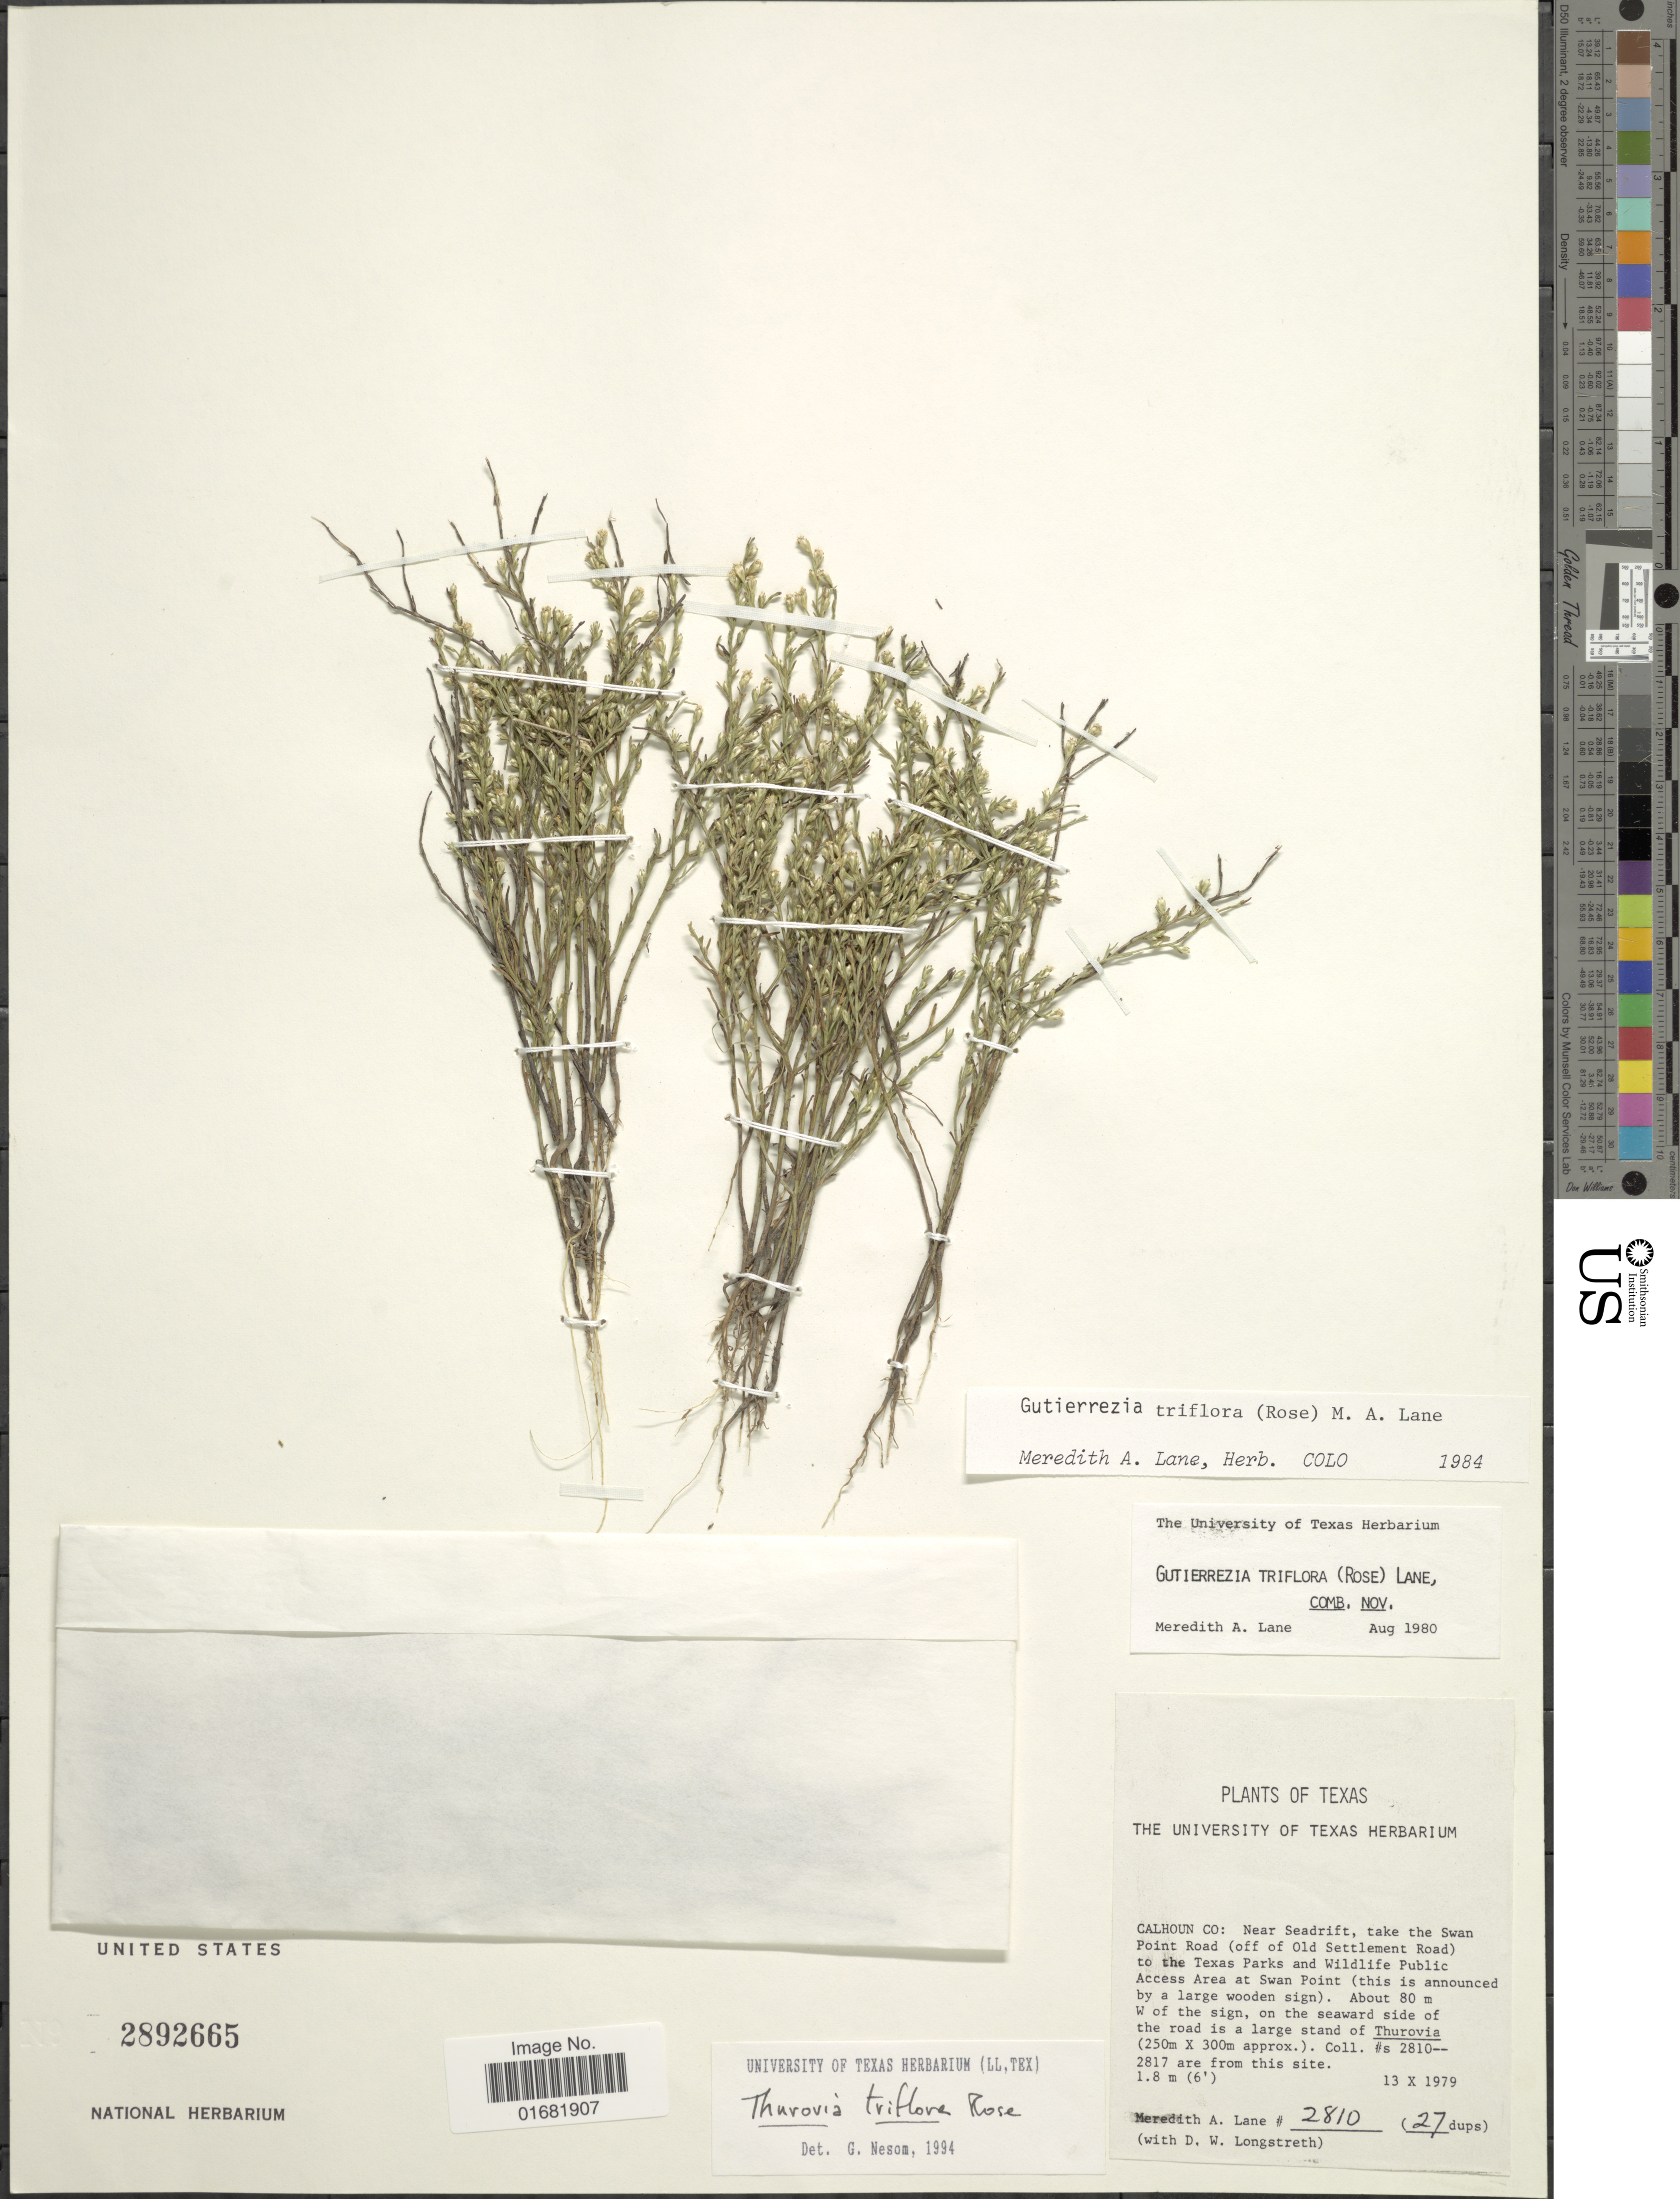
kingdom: Plantae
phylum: Tracheophyta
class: Magnoliopsida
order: Asterales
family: Asteraceae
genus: Thurovia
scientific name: Thurovia triflora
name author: Rose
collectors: M. A. Lane & Longstreth, D. W.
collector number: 2810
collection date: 1979-10-13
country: United States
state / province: Texas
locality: Calhoun Co: Near Seadrift, take the Swan Point Road (off of Old Settlement Road) to the Te[Foreign script]as Parks and Wildlife Public Access Area at Swan Point (this is announced by a large wooden sign). At 80 m W of the sign, on the seaward side of the road is a large stand of Thurovia (250m [Foreign script] 300m appro[Foreign script].)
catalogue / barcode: US 2892665